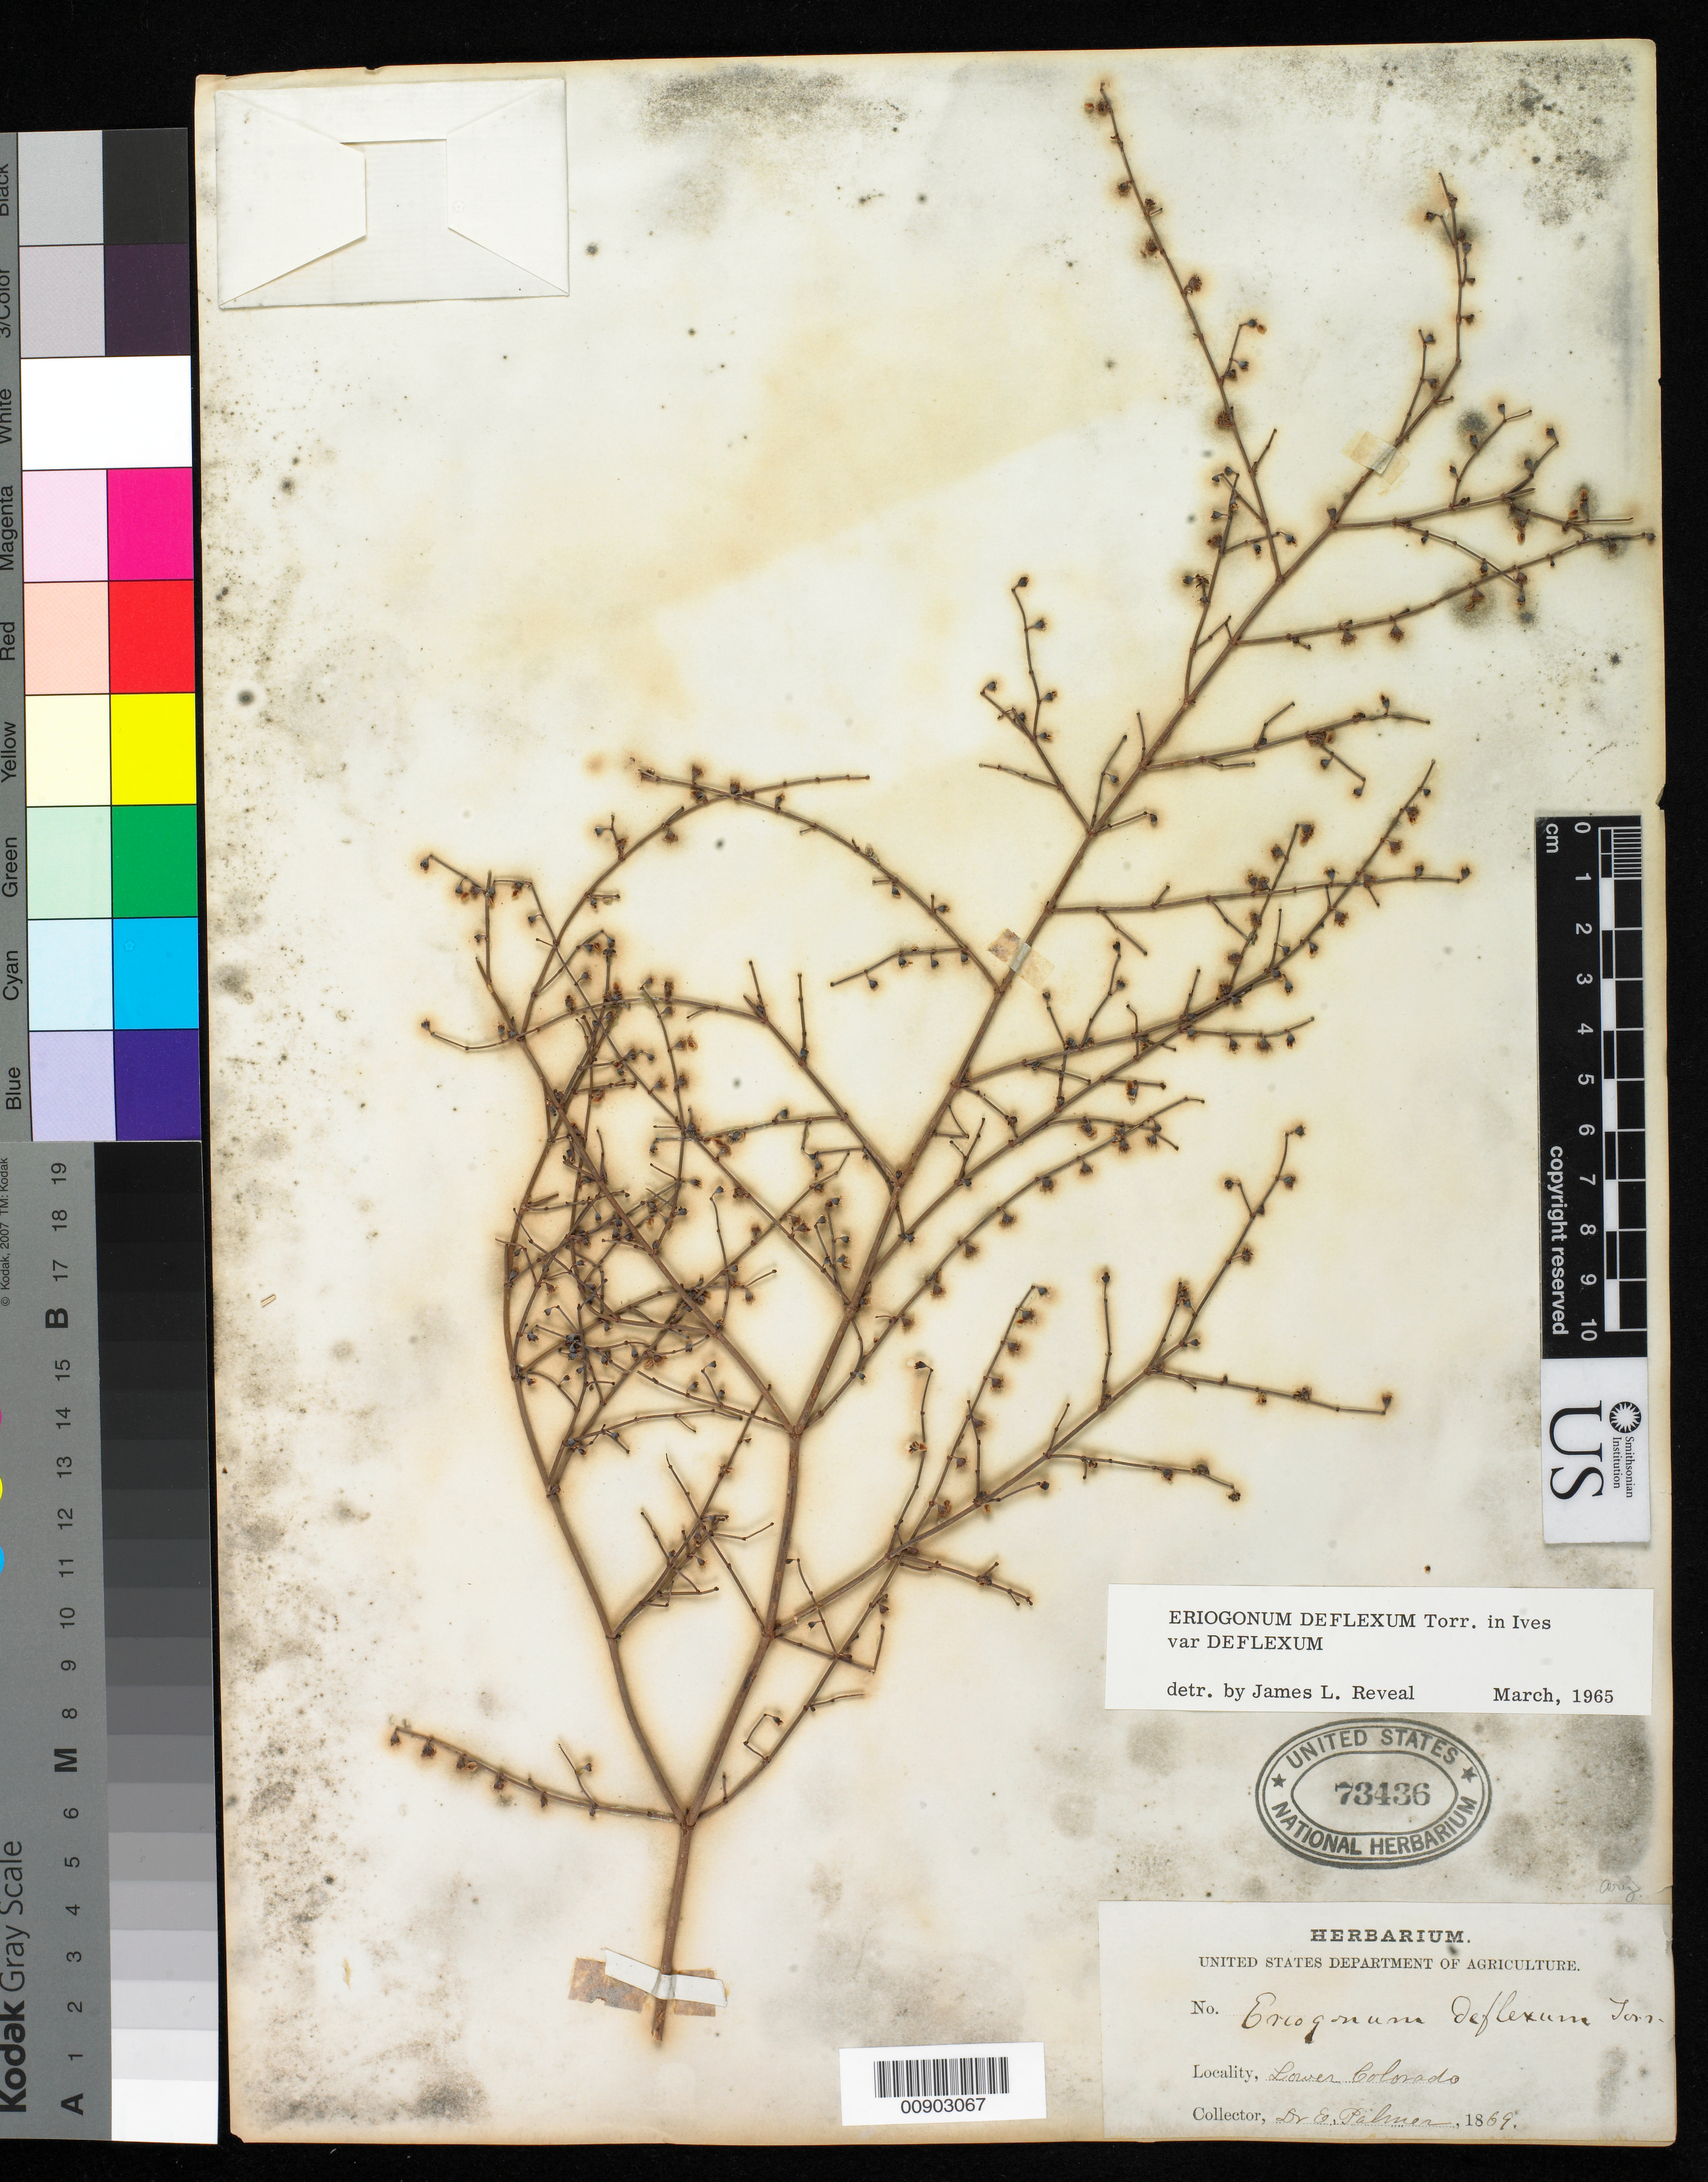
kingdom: Plantae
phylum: Tracheophyta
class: Magnoliopsida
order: Caryophyllales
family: Polygonaceae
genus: Eriogonum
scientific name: Eriogonum deflexum var. deflexum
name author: Torr.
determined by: Reveal, J. L.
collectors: E. Palmer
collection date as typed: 1869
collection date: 1869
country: United States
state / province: Arizona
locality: Lower Colorado.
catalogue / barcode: US 73436